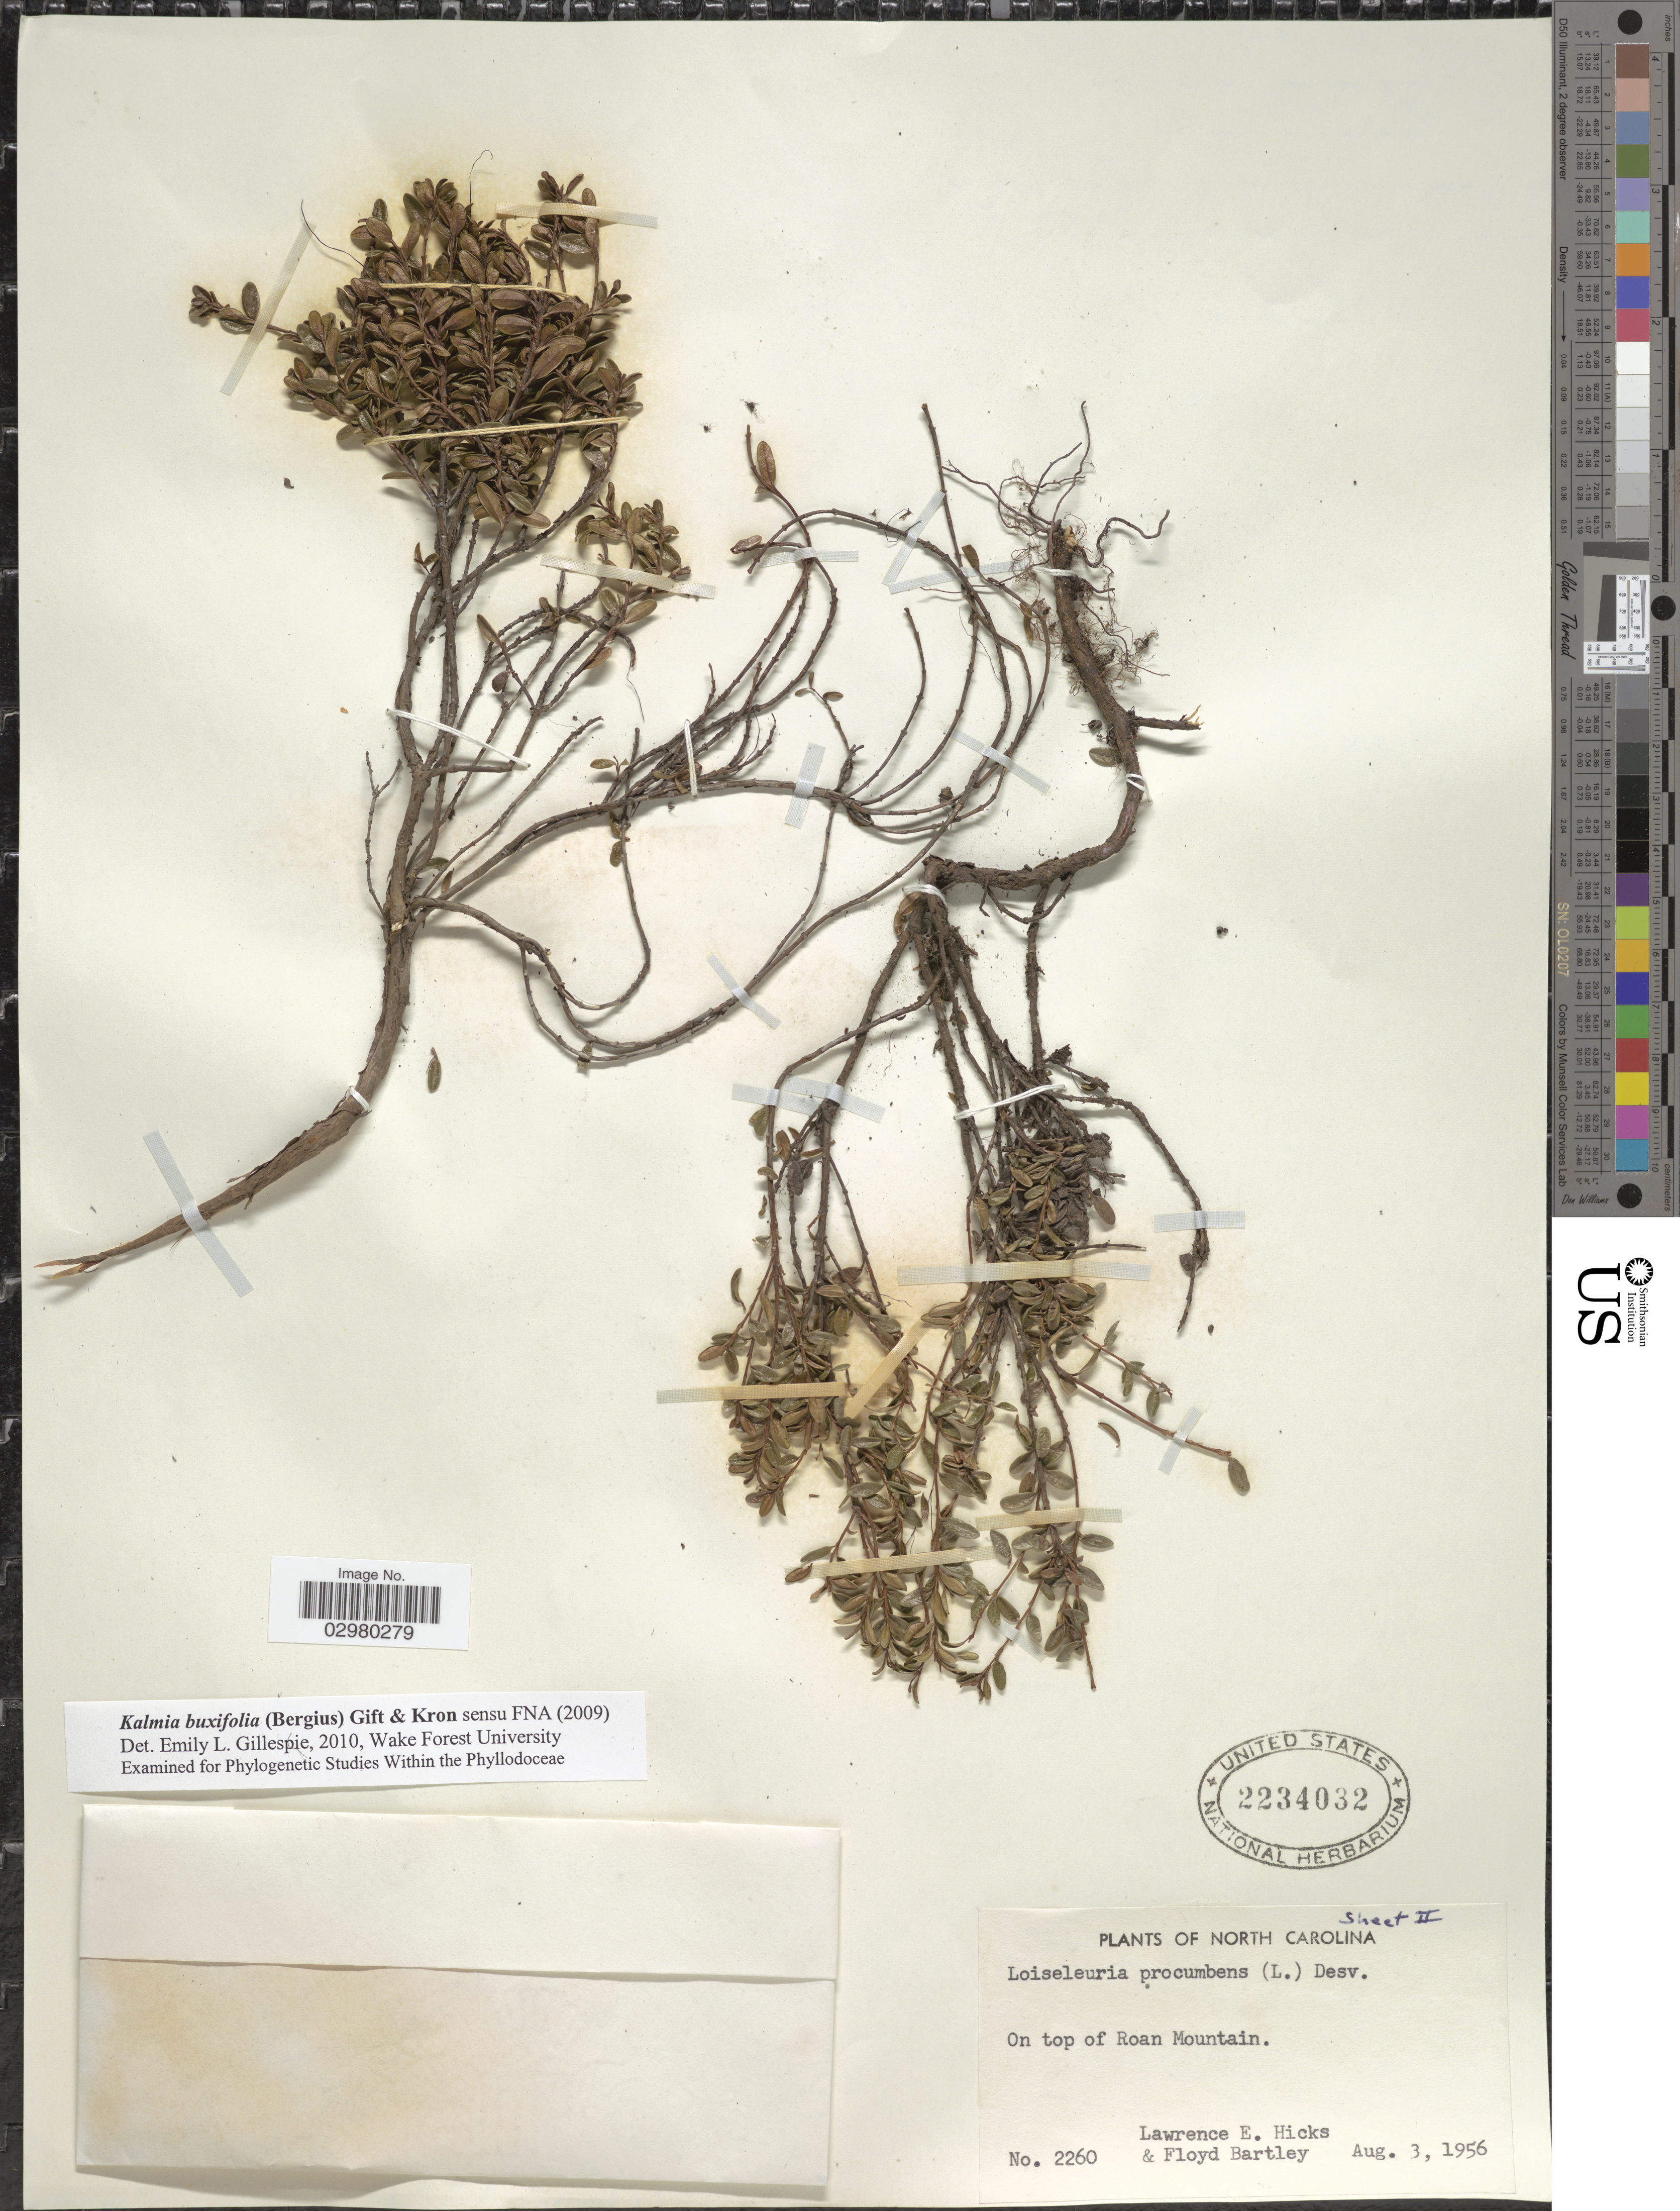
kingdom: Plantae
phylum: Tracheophyta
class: Magnoliopsida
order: Ericales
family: Ericaceae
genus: Leiophyllum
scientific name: Leiophyllum buxifolium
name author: (Bergius) Elliott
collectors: L. E. Hicks & F. Bartley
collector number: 2260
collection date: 1956-08-03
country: United States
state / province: North Carolina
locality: On top of Roan Mountain.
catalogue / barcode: US 2234032